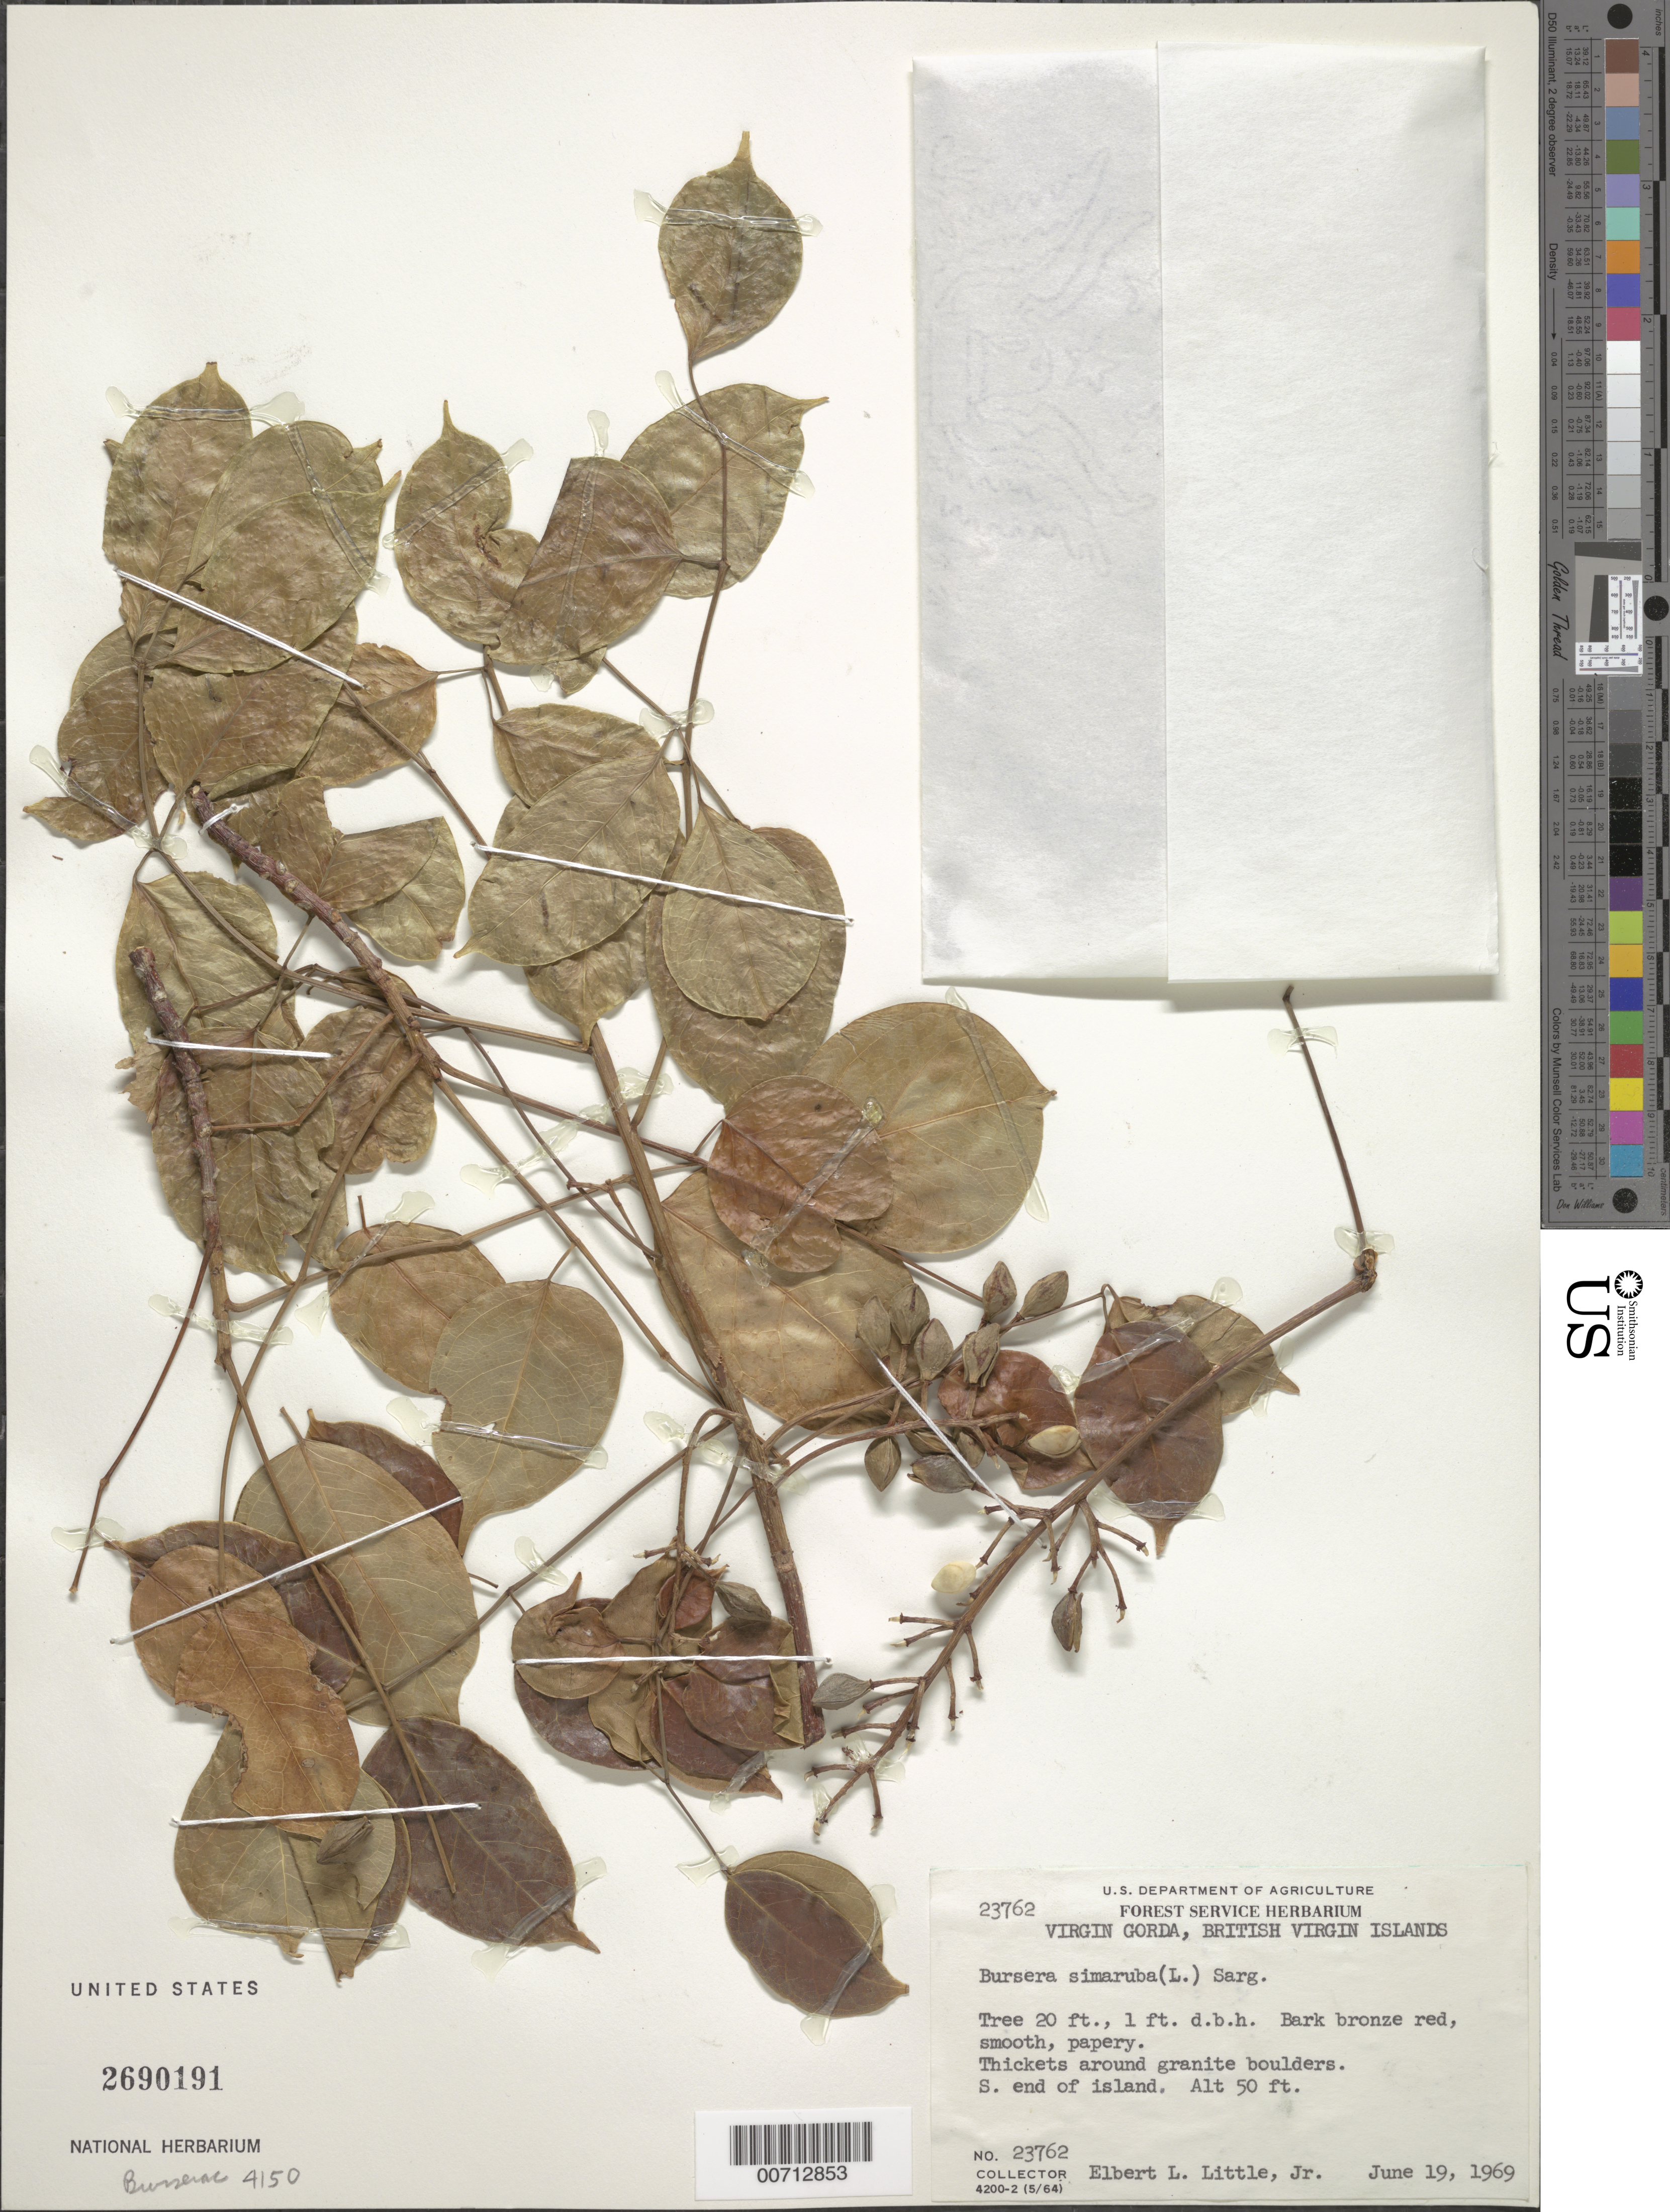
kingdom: Plantae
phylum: Tracheophyta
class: Magnoliopsida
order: Sapindales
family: Burseraceae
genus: Bursera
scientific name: Bursera simaruba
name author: (L.) Sarg.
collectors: E. L. Little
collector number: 23762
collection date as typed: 19 Jun 1969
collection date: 1969-06-19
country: British Virgin Islands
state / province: Virgin Gorda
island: Virgin Gorda Island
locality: S end of island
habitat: Thickets around granite boulders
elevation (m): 15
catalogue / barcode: US 2690191